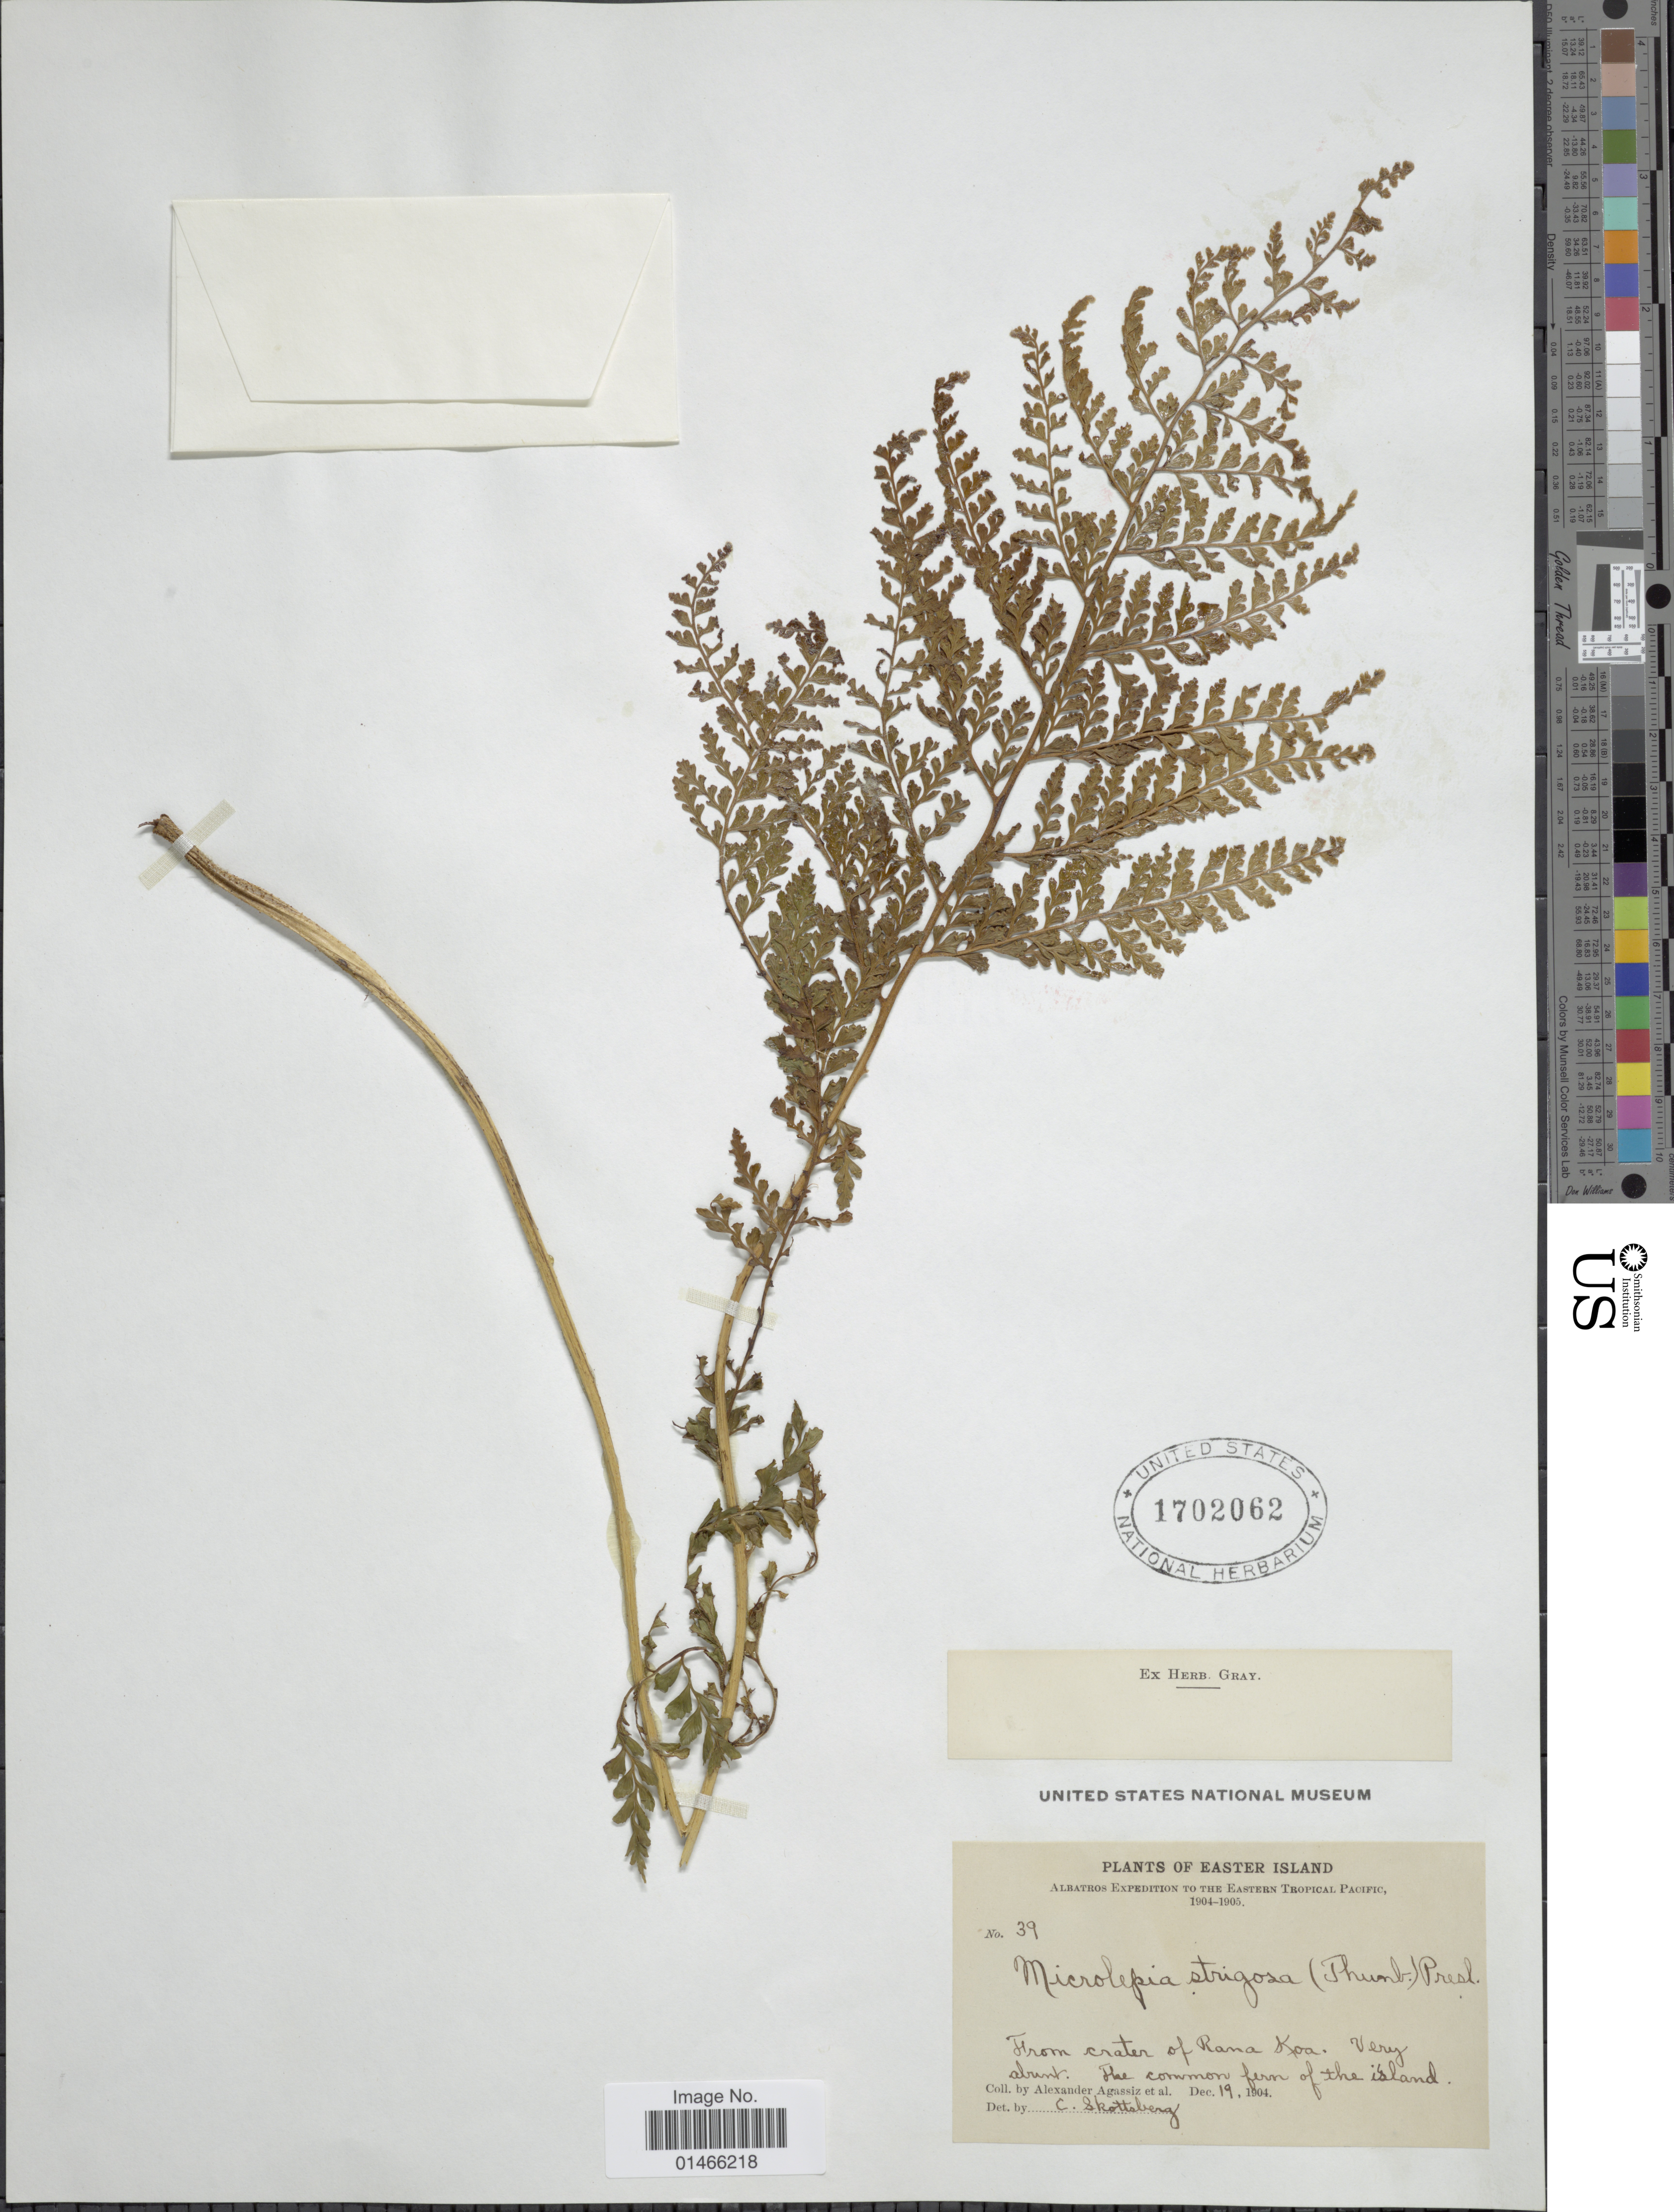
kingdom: Plantae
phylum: Tracheophyta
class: Polypodiopsida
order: Polypodiales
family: Dennstaedtiaceae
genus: Microlepia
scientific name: Microlepia strigosa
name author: (Thunb.) J. Presl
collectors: A. E. Agassiz & et al.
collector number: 39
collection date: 1904-12-19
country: Chile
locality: Easter Island. From crater of Rana Koa.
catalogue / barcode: US 1702062